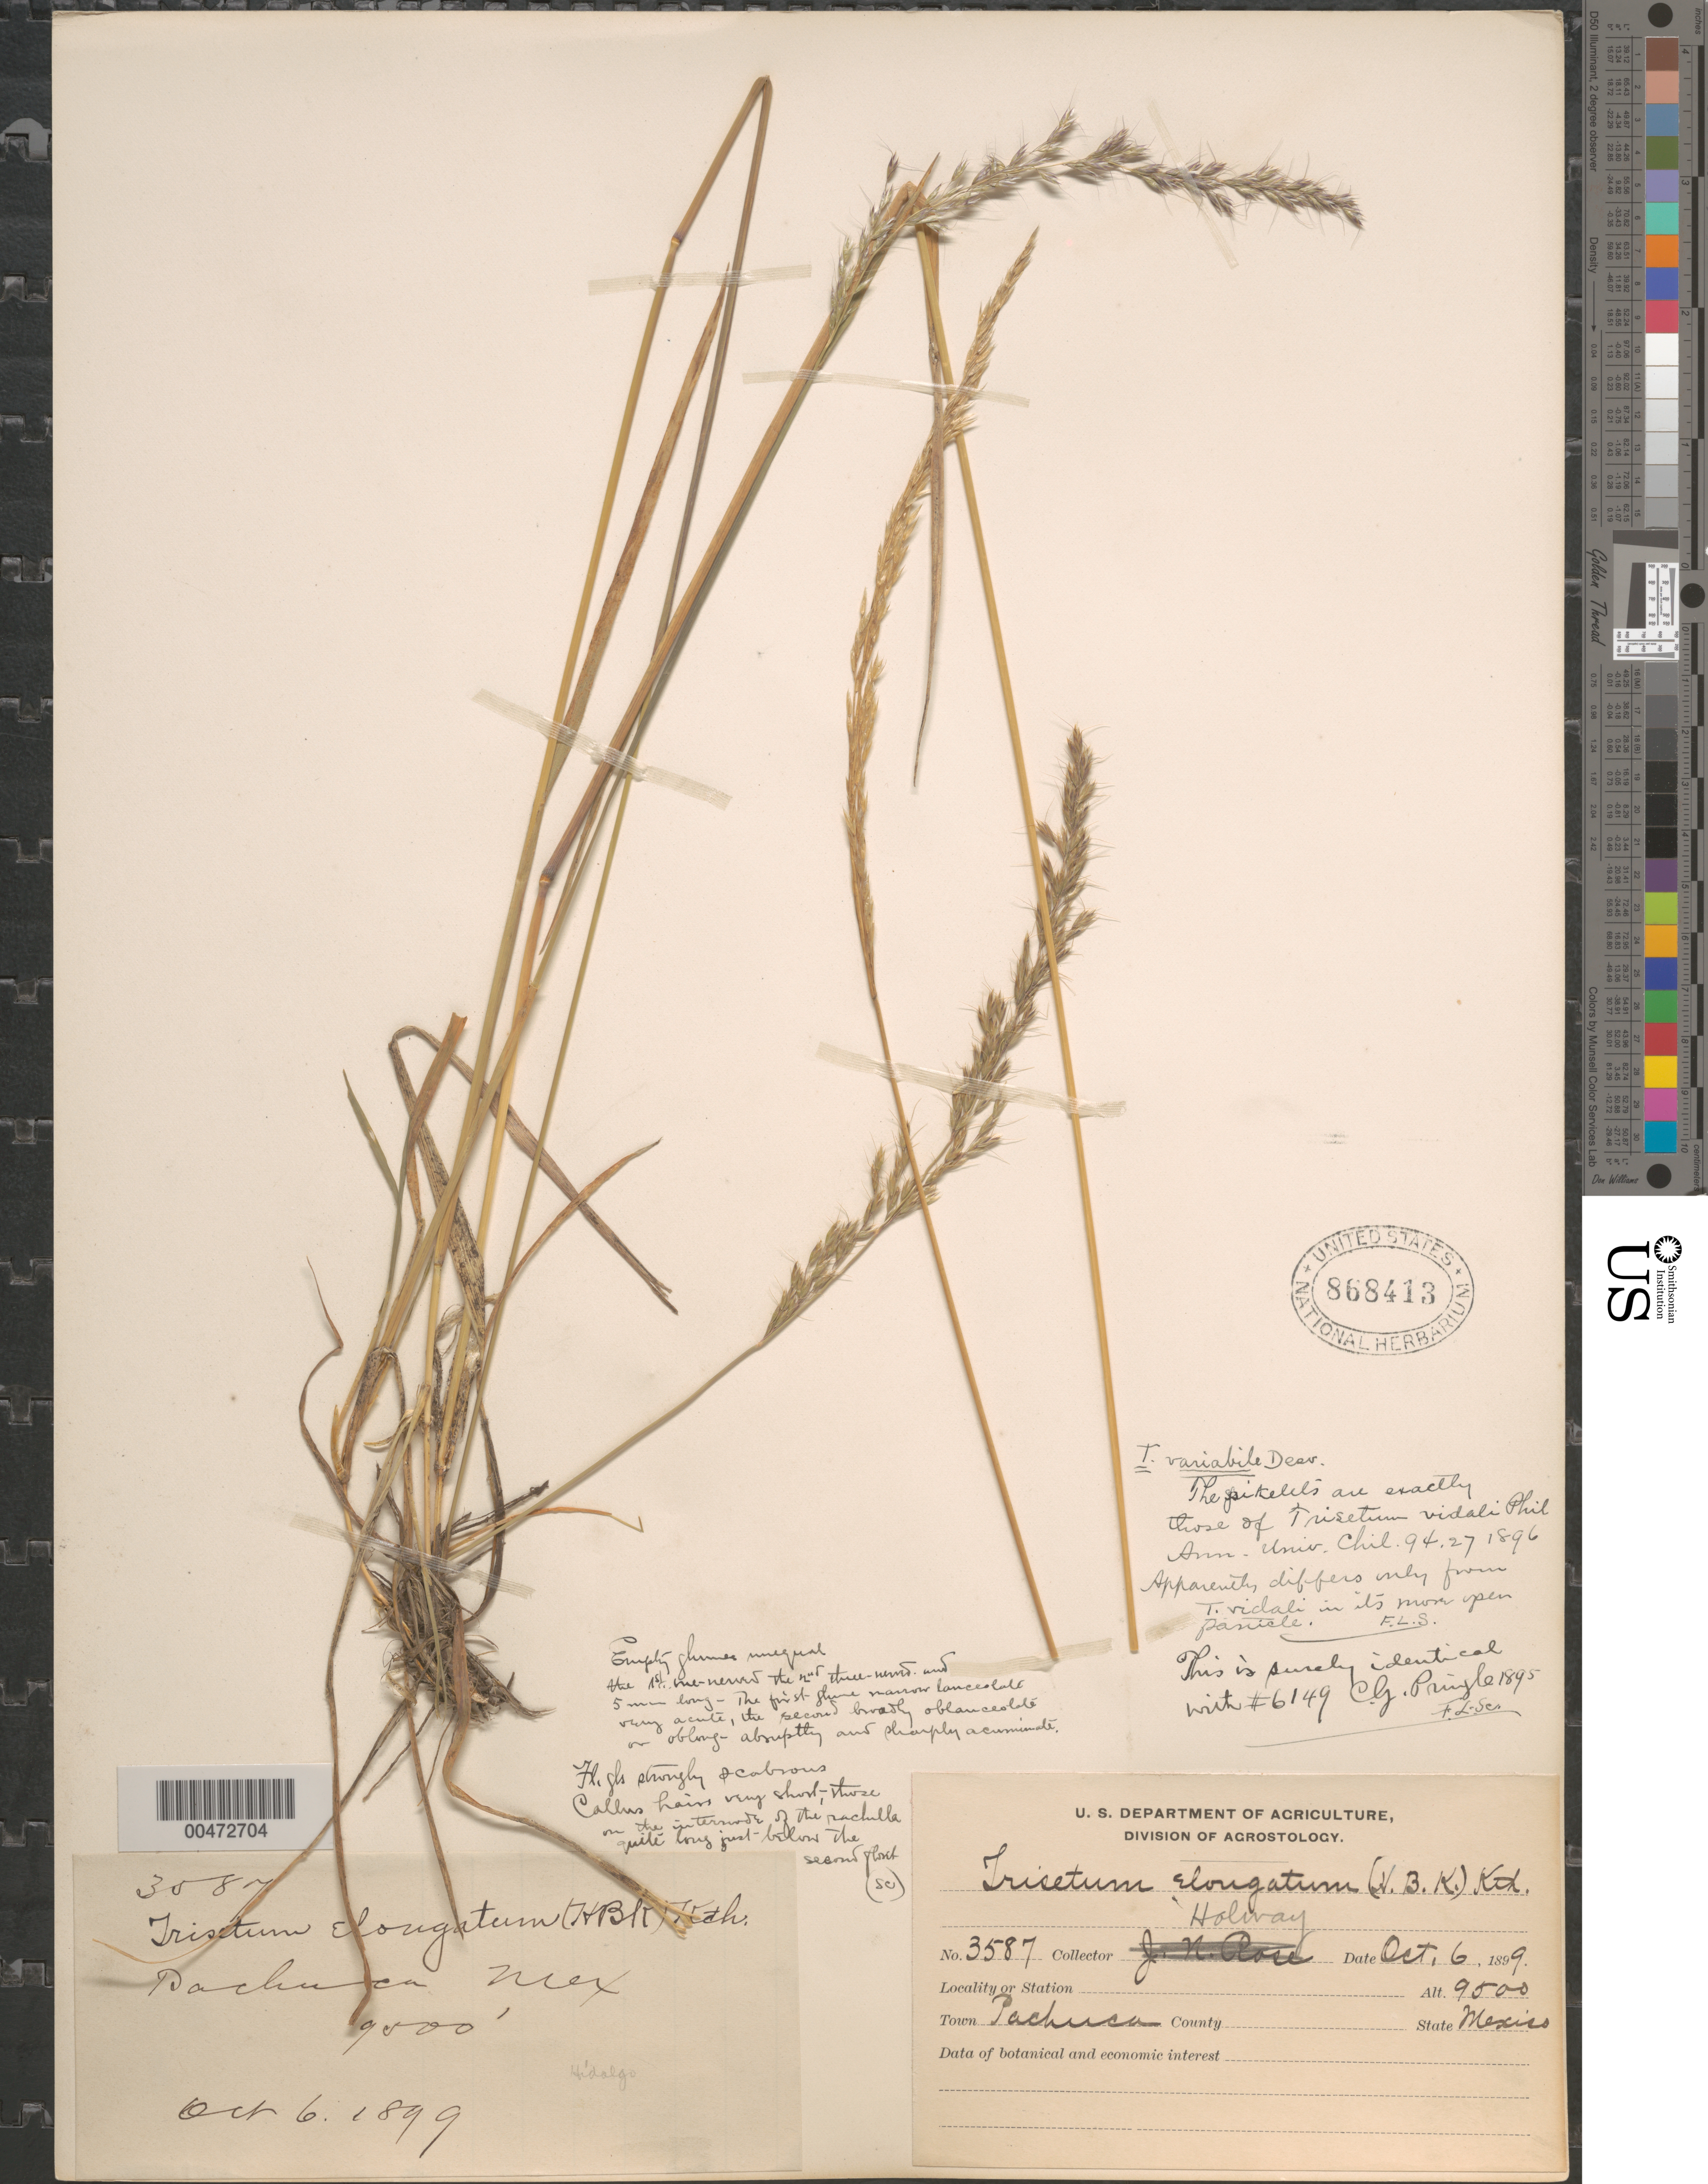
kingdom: Plantae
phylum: Tracheophyta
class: Liliopsida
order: Poales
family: Poaceae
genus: Peyritschia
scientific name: Peyritschia irazuensis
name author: (Kuntze) P.M. Peterson et al.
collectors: -- Holway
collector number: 3587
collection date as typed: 6 Oct 1899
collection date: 1899-10-06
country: Mexico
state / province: México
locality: Pachuca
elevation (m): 2896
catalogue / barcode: US 868413